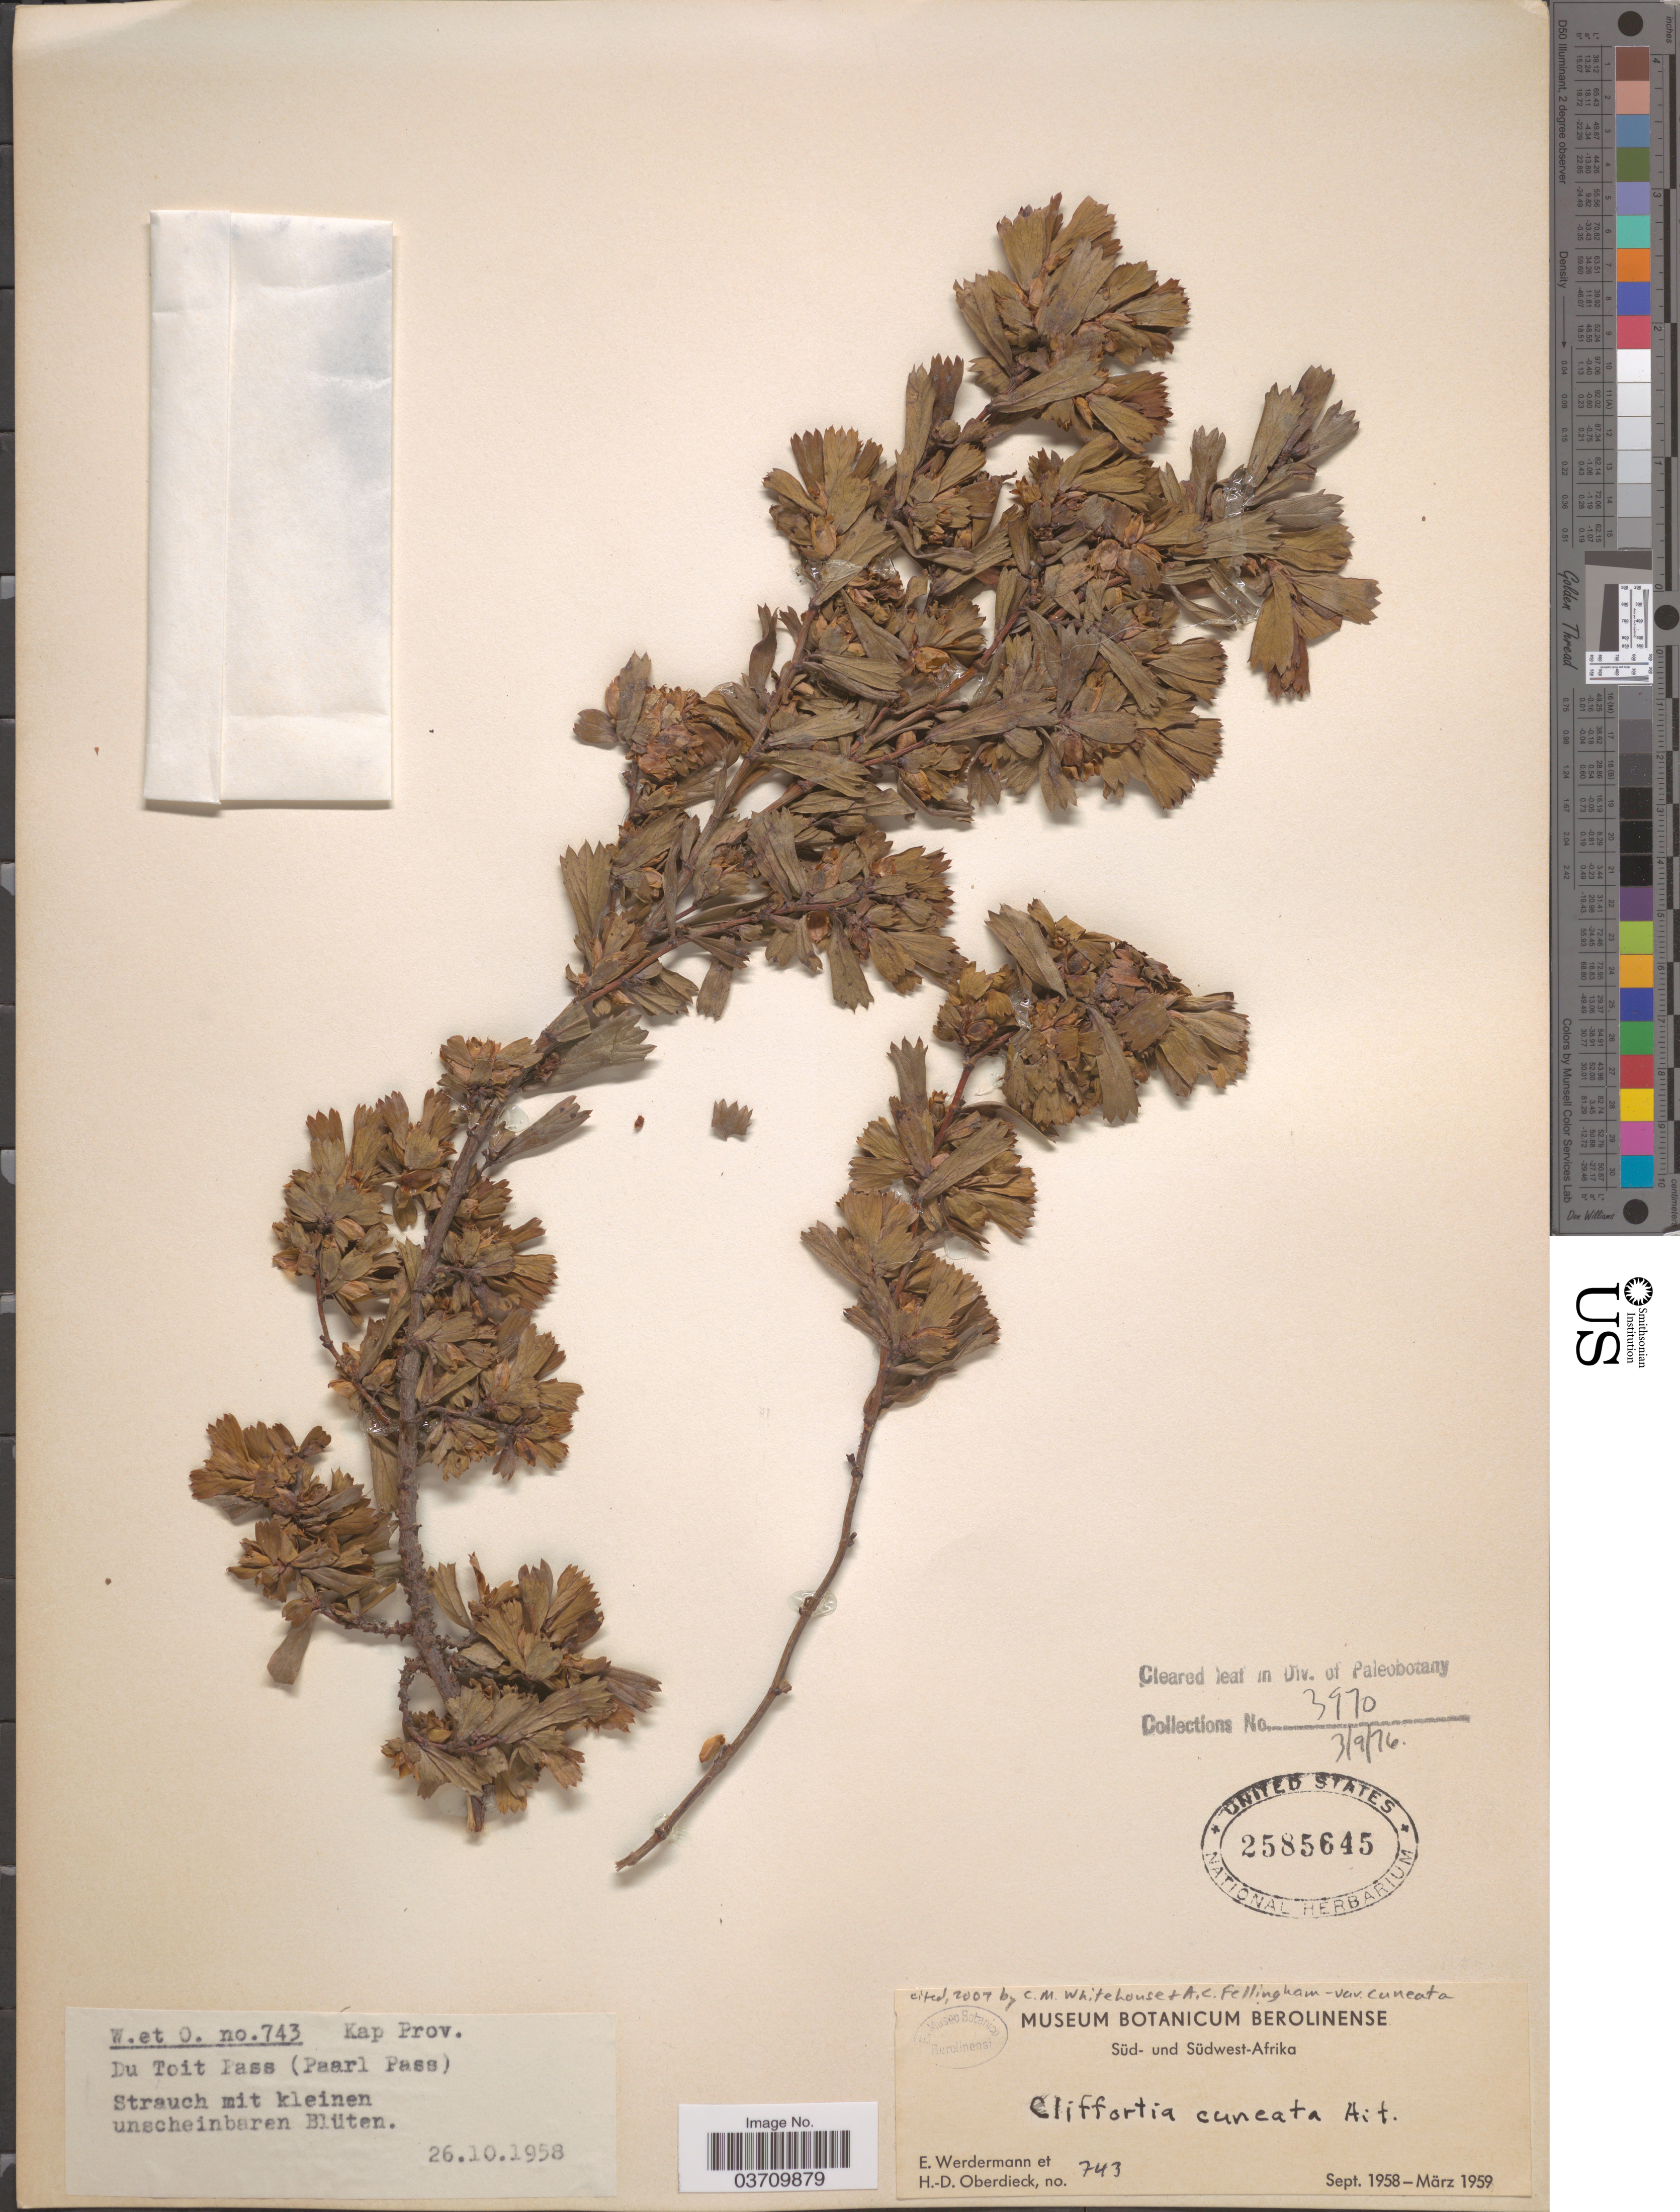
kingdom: Plantae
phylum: Tracheophyta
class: Magnoliopsida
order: Rosales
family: Rosaceae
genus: Cliffortia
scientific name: Cliffortia cuneata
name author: Aiton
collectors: E. Werdermann & H. Oberdieck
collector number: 743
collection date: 1958-10-26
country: South Africa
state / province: Western Cape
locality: Süd-Afrika. Kap Prov. Du Toit Pass (Pearl Pass).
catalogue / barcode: US 2585645